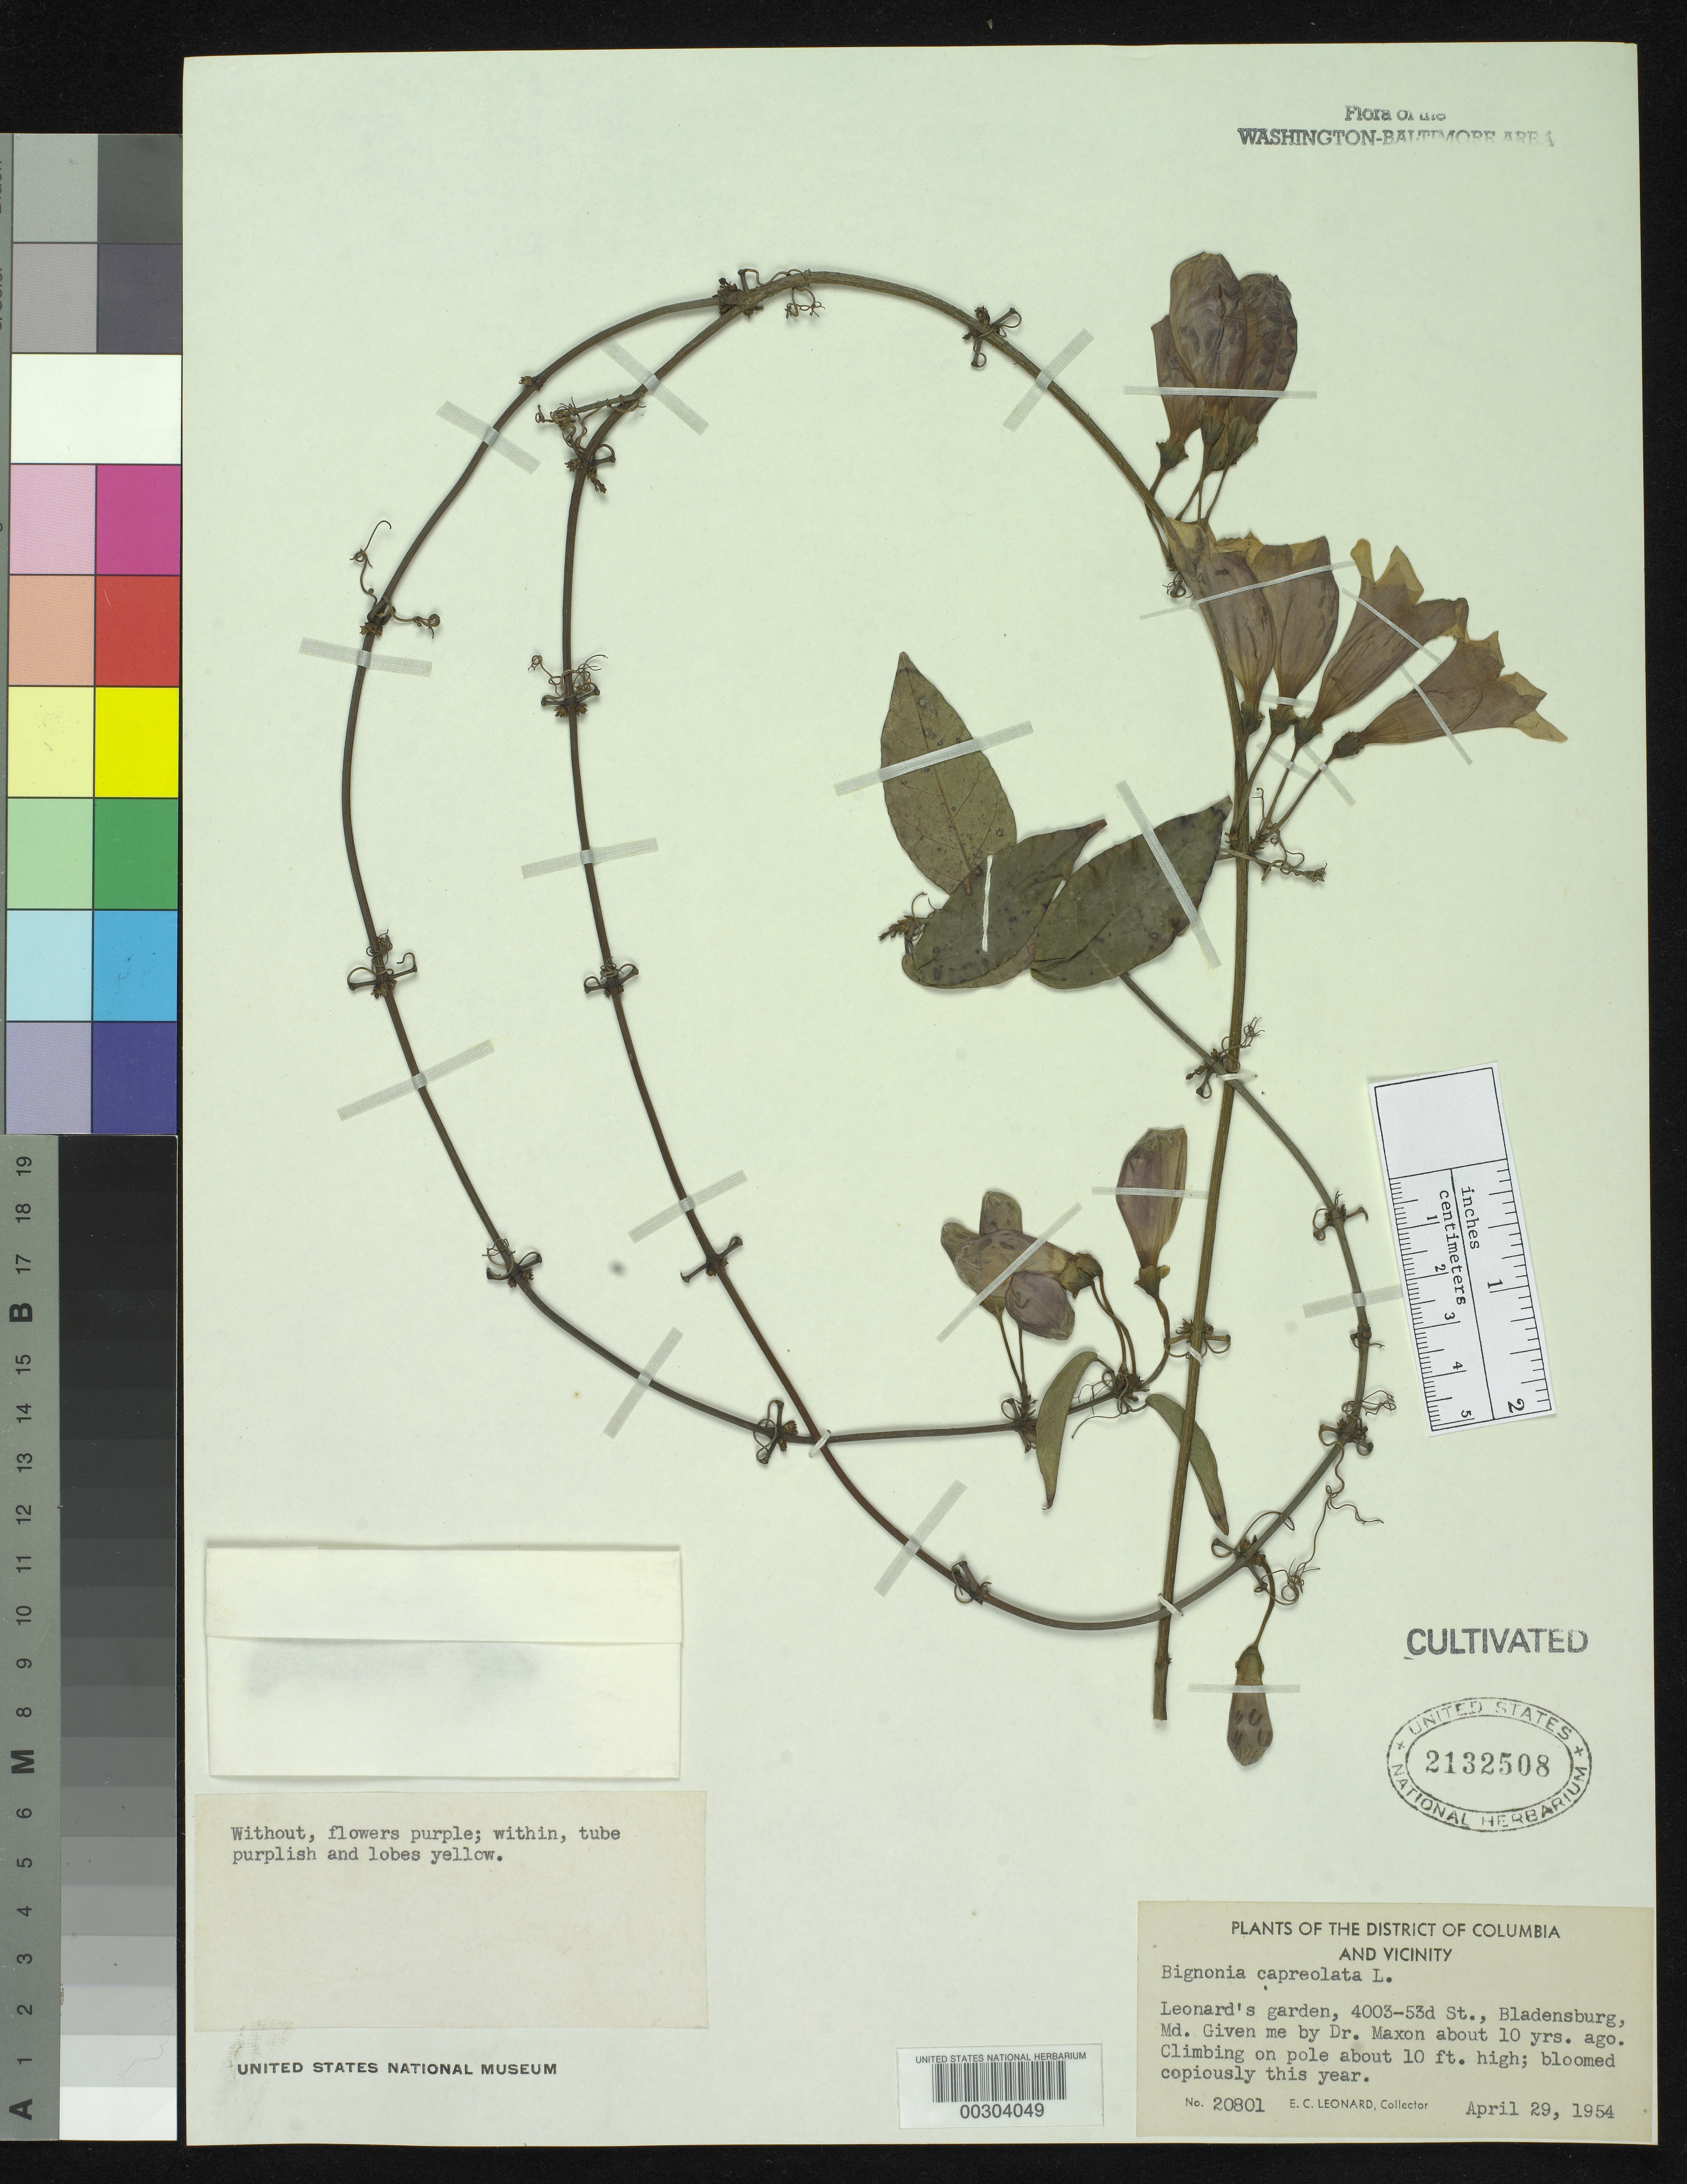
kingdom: Plantae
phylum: Tracheophyta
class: Magnoliopsida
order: Lamiales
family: Bignoniaceae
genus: Bignonia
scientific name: Bignonia capreolata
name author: L.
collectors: E. C. Leonard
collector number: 20801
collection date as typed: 29 Apr 1954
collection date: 1954-04-29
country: United States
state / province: Maryland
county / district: Prince George's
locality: Bladensburg, 4003 53 St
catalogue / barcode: US 2132508